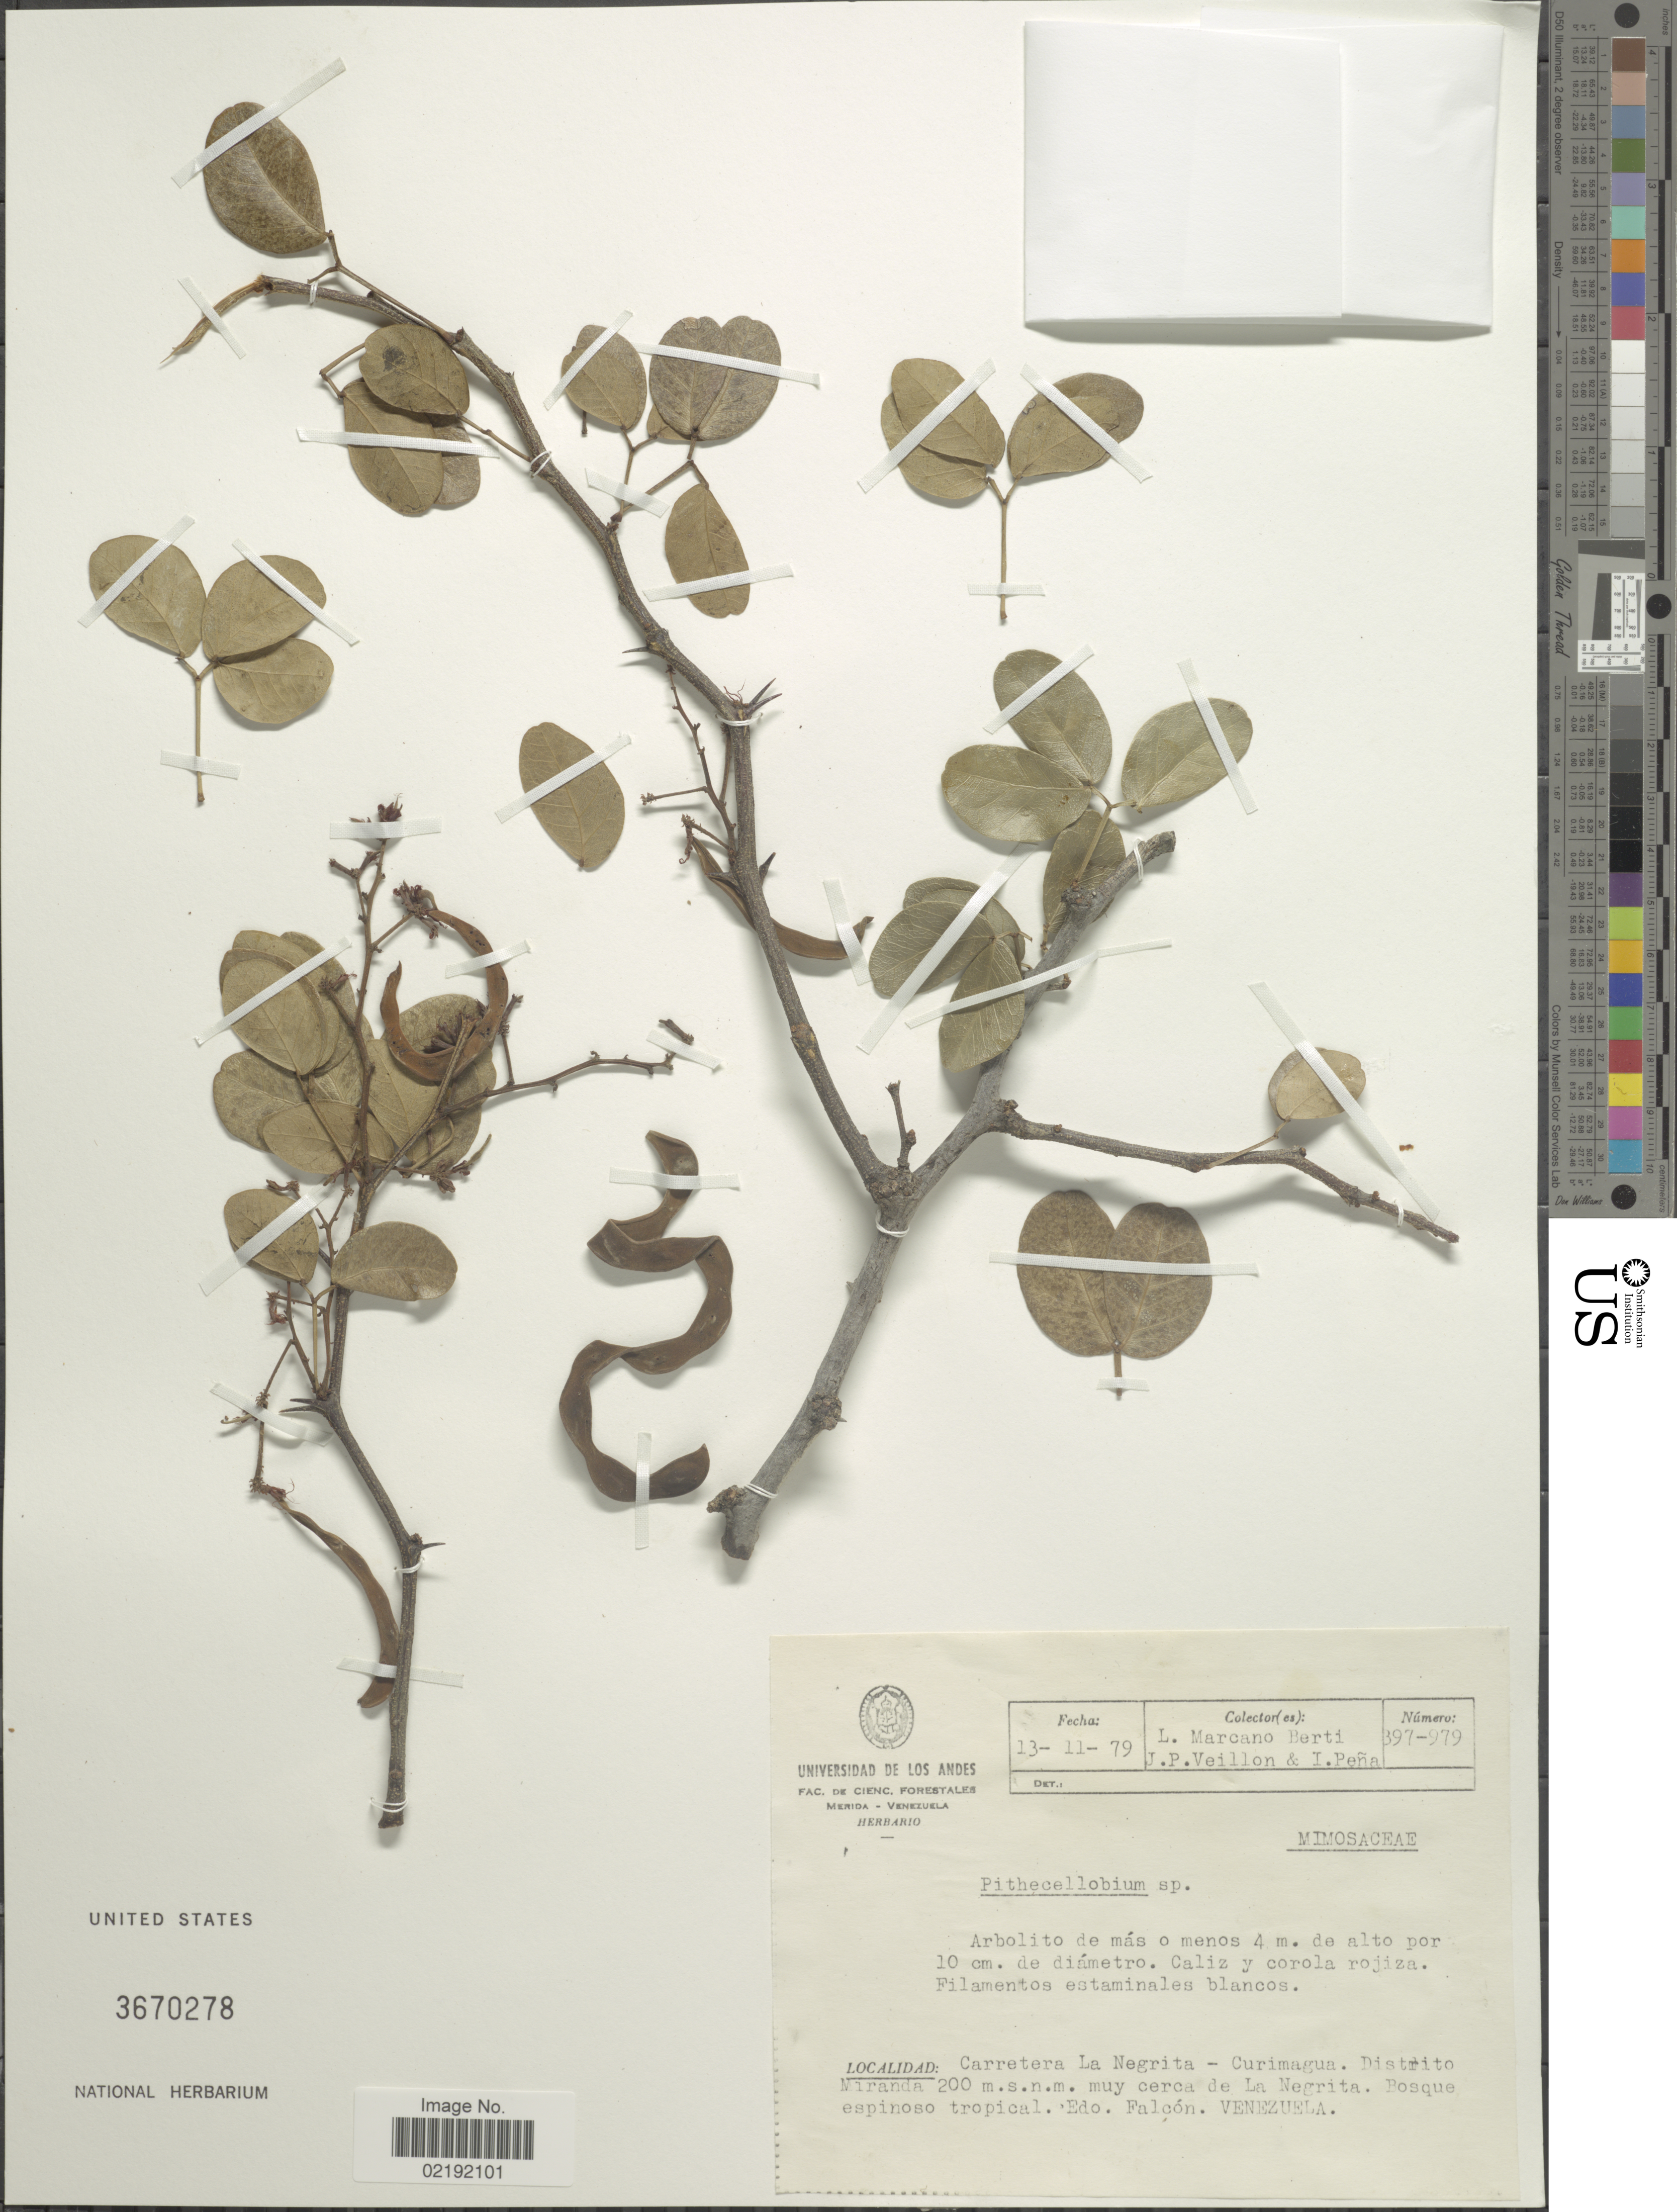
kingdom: Plantae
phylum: Tracheophyta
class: Magnoliopsida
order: Fabales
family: Fabaceae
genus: Pithecellobium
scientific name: Pithecellobium sp.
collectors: L. Marcano-Berti, J. Veillon & I. Pena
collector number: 397-979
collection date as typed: Transcribed d/m/y: 13/11/79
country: Venezuela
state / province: Falcón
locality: Carretera la Negrita - Curimagua. Distrito Miranda, muy cerca de La Negrita. Bosque espinoso tropical, Edo. Falcón. Venezuela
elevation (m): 200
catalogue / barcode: US 3670278